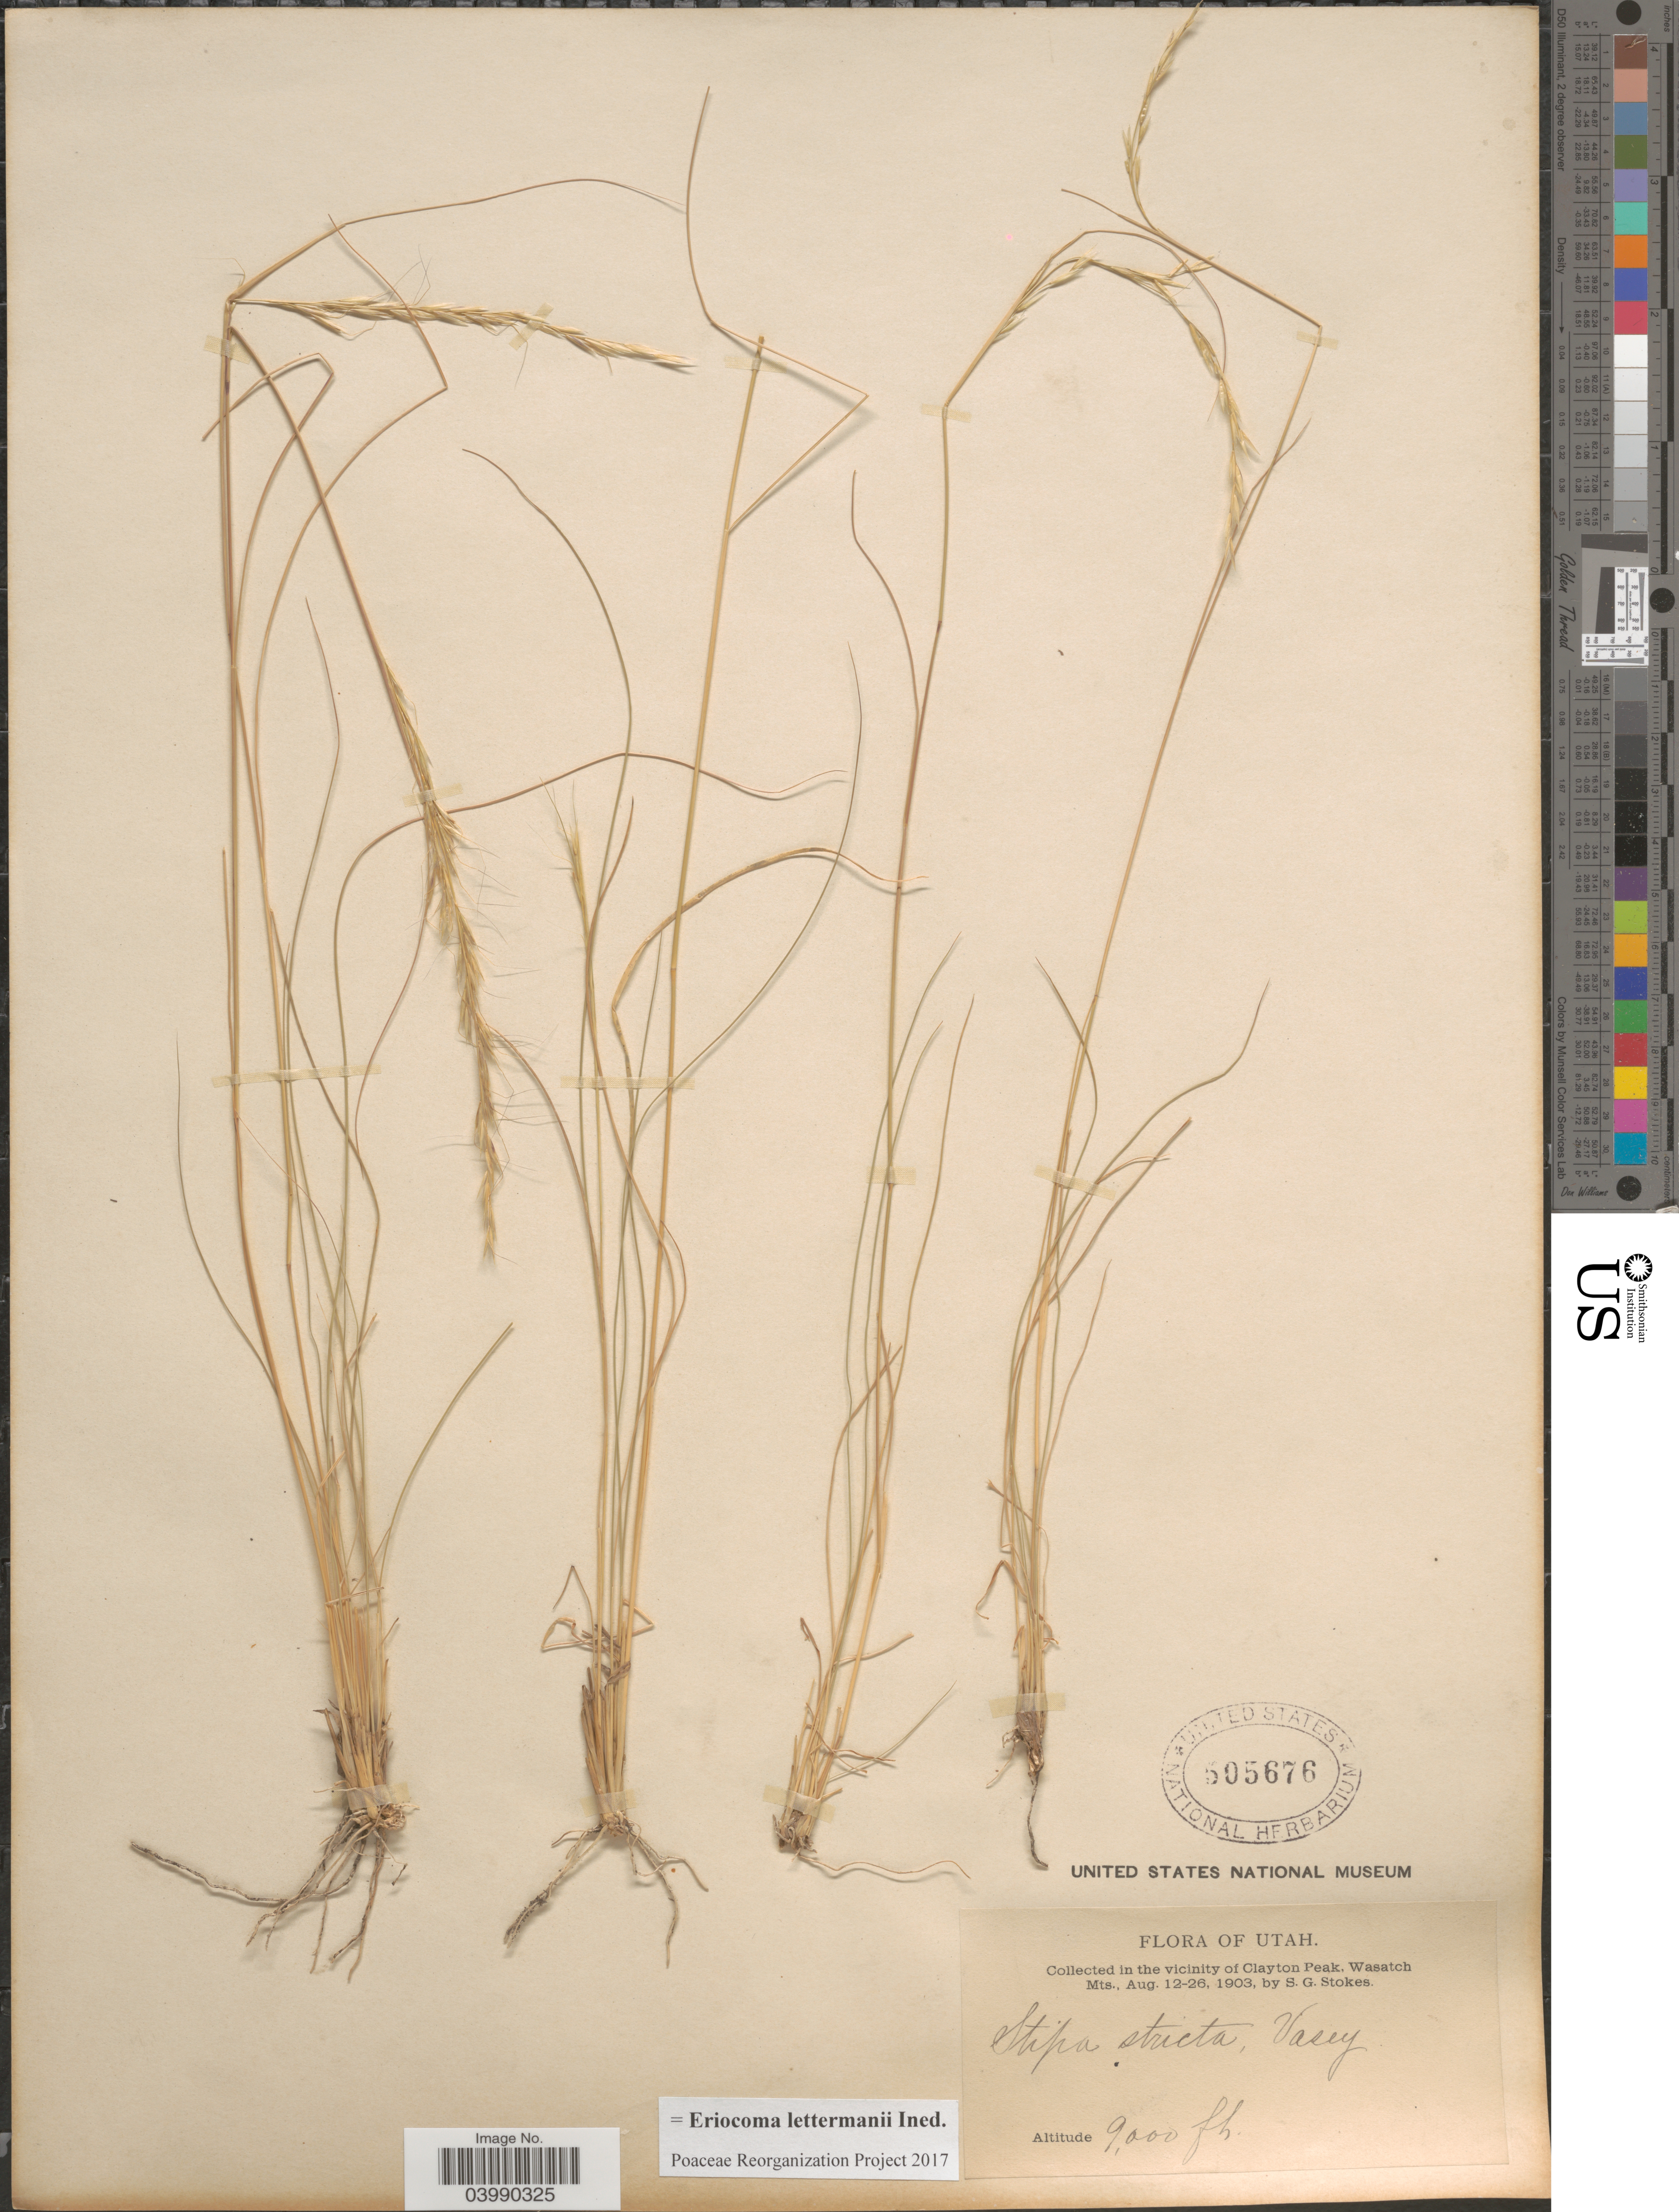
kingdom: Plantae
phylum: Tracheophyta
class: Liliopsida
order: Poales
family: Poaceae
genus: Eriocoma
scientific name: Eriocoma lettermanii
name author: (Vasey) Romasch.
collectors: S. G. Stokes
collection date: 1903-08-12/1903-08-26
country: United States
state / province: Utah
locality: In the vicinity of Clayton Peak, Wasatch Mts.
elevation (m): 2743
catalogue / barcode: US 505676